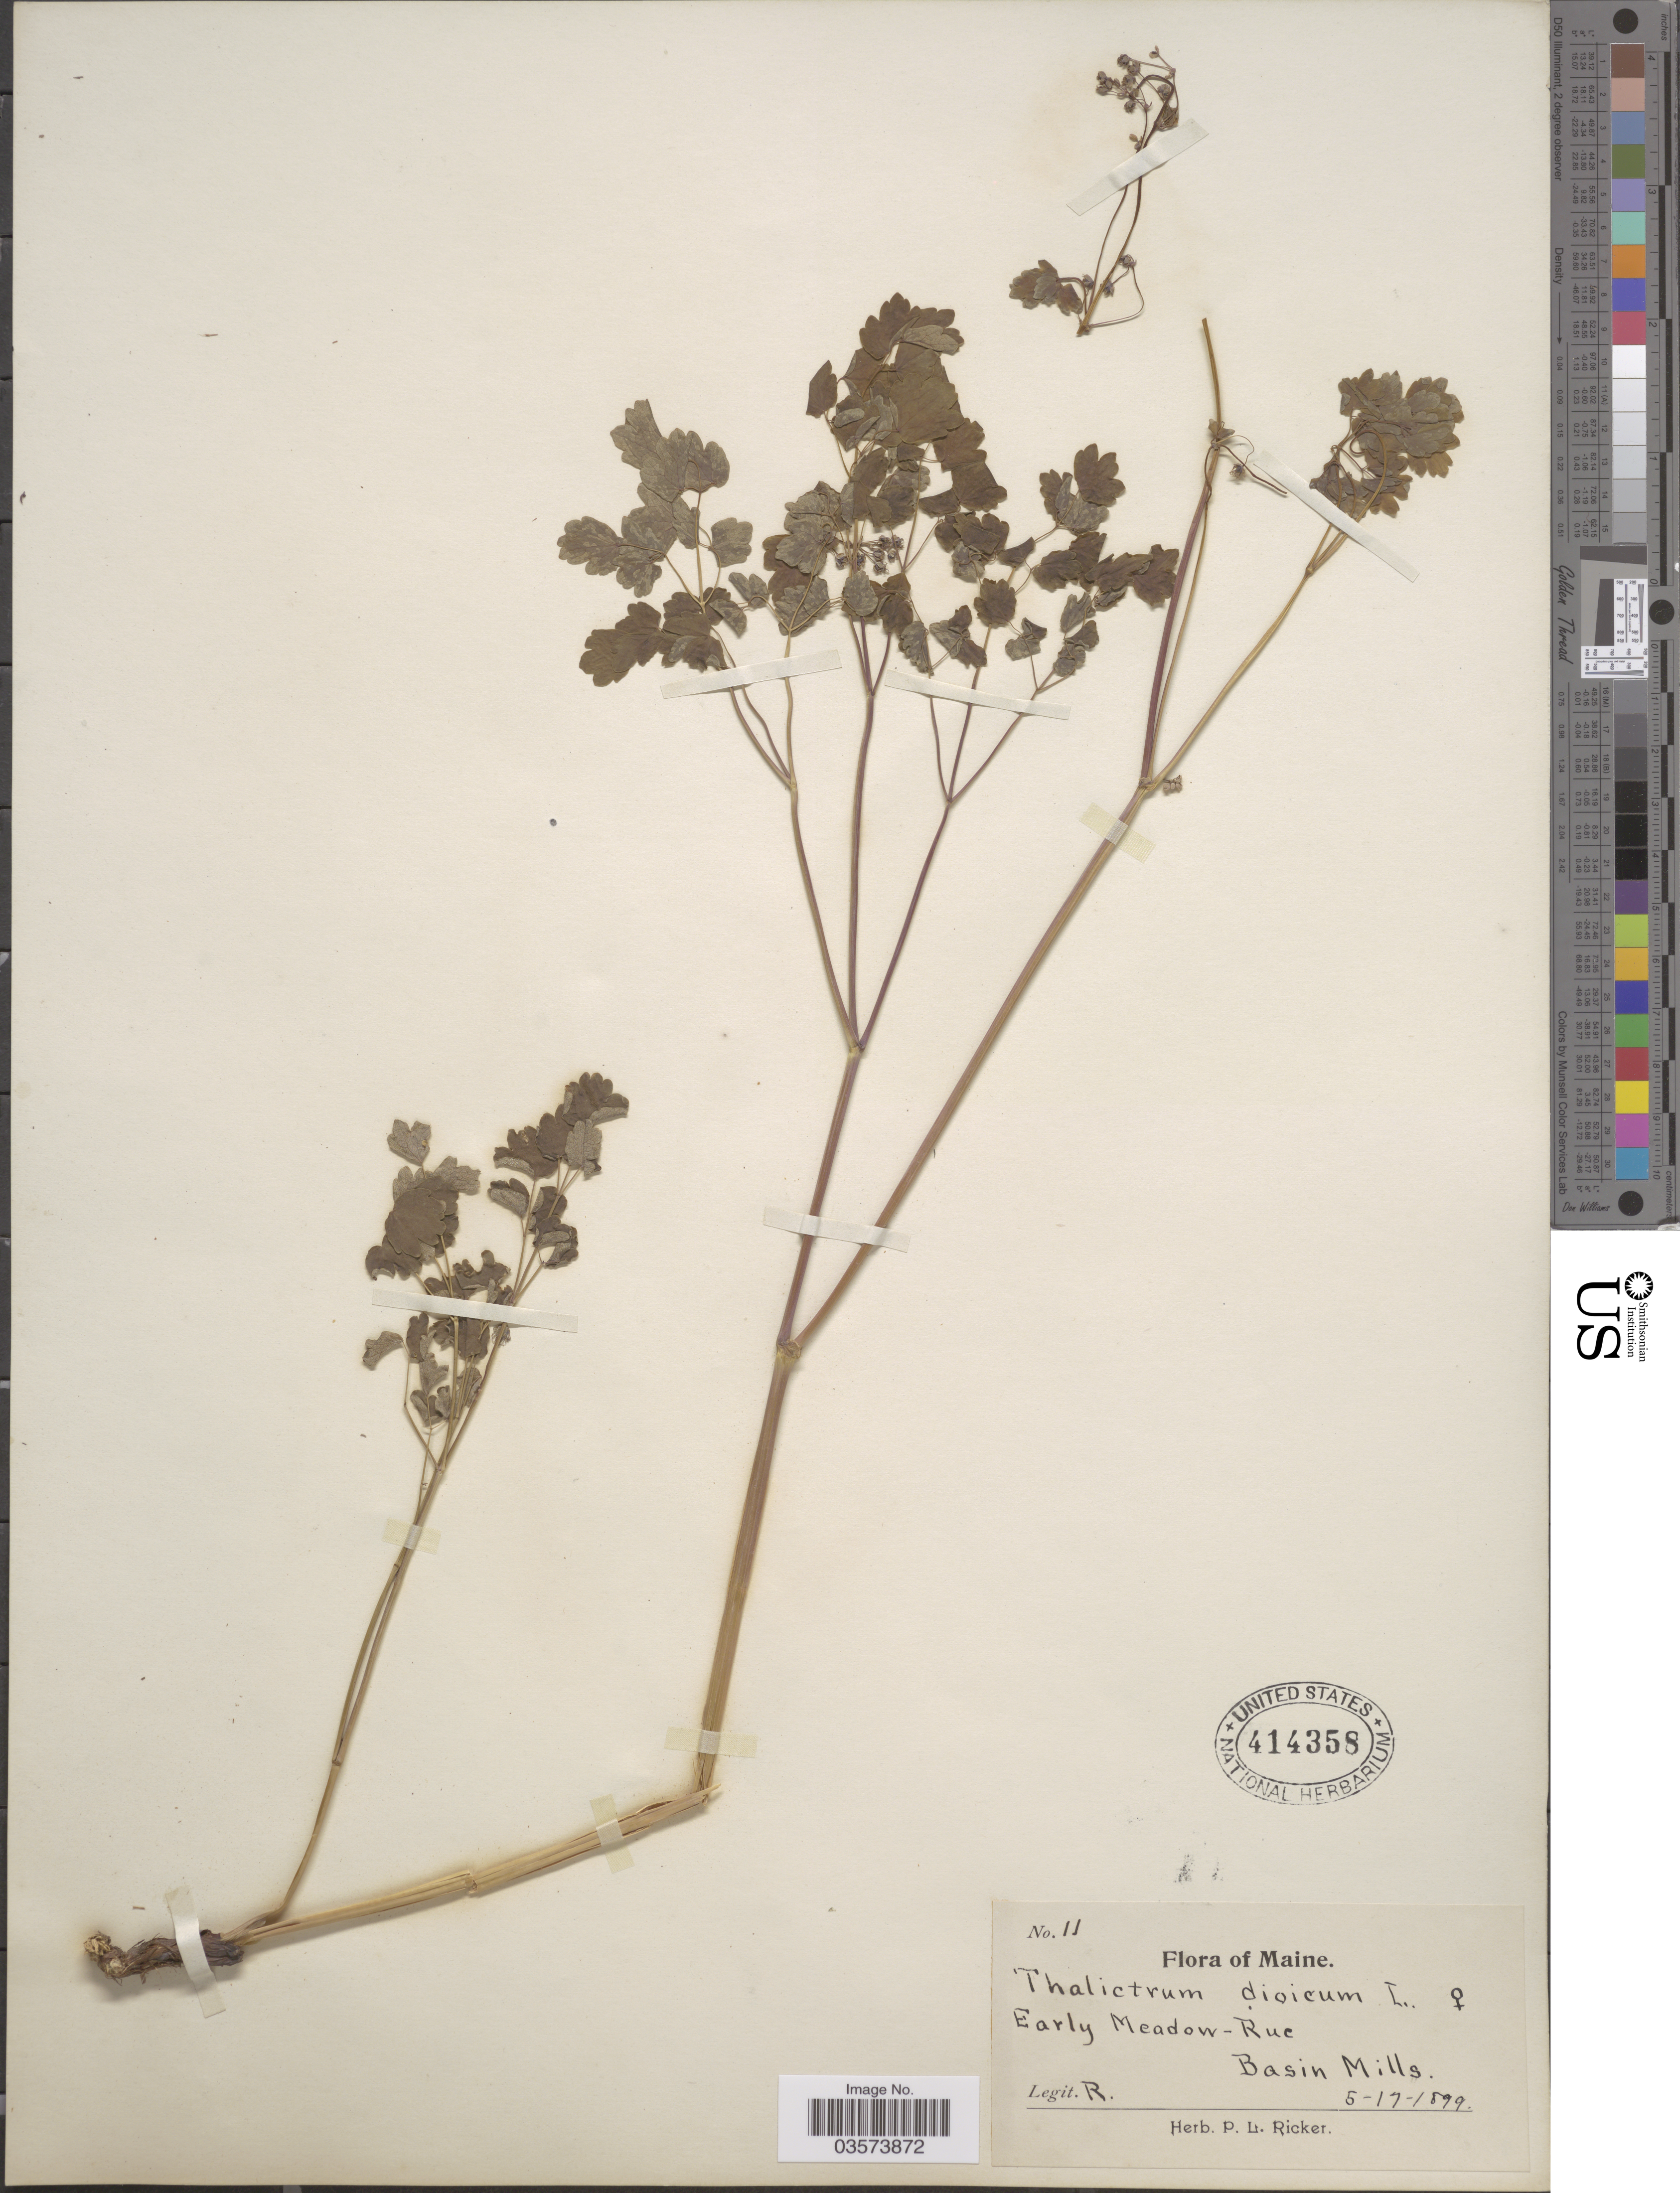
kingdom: Plantae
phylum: Tracheophyta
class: Magnoliopsida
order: Ranunculales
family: Ranunculaceae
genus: Thalictrum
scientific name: Thalictrum dioicum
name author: L.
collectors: P. Ricker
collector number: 11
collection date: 1899-05-17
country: United States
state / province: Maine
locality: Basin Mills.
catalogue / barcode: US 414358